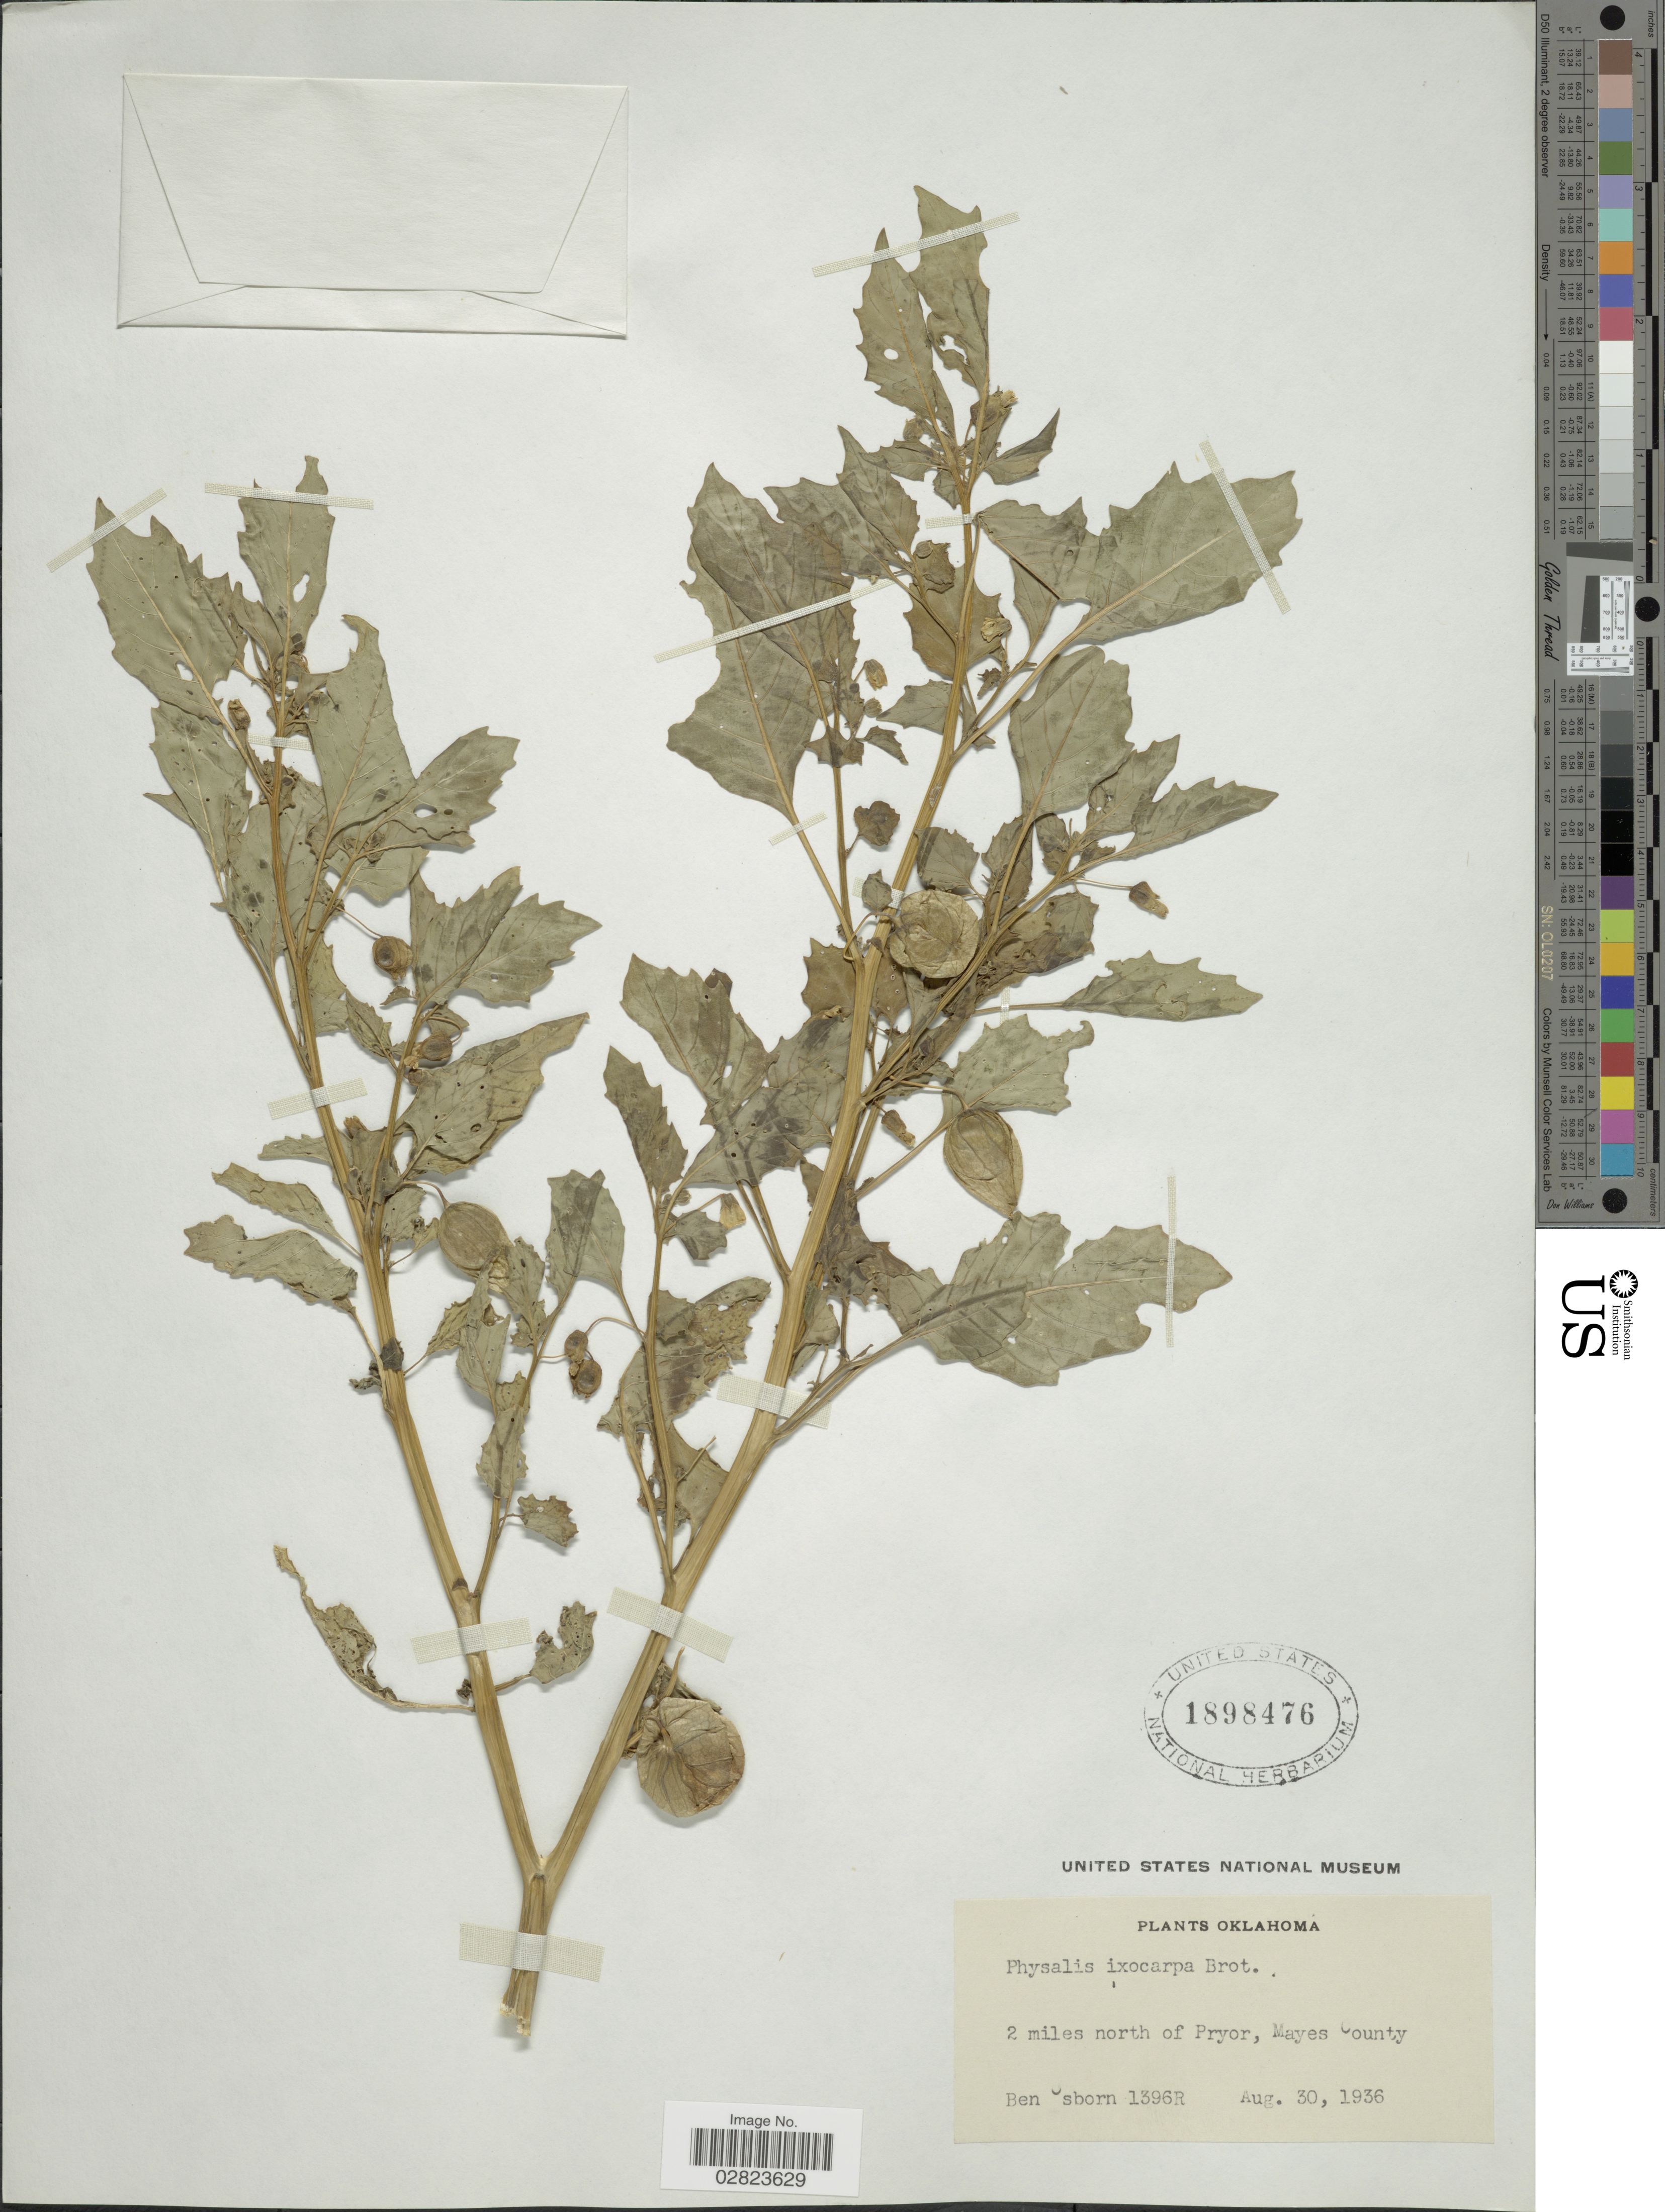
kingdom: Plantae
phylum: Tracheophyta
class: Magnoliopsida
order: Solanales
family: Solanaceae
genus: Physalis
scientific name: Physalis ixocarpa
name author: Brot. ex Hornem.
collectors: B. Osborn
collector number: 1396R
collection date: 1936-08-30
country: United States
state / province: Oklahoma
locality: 2 miles north of Pryor, Mayes County.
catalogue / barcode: US 1898476